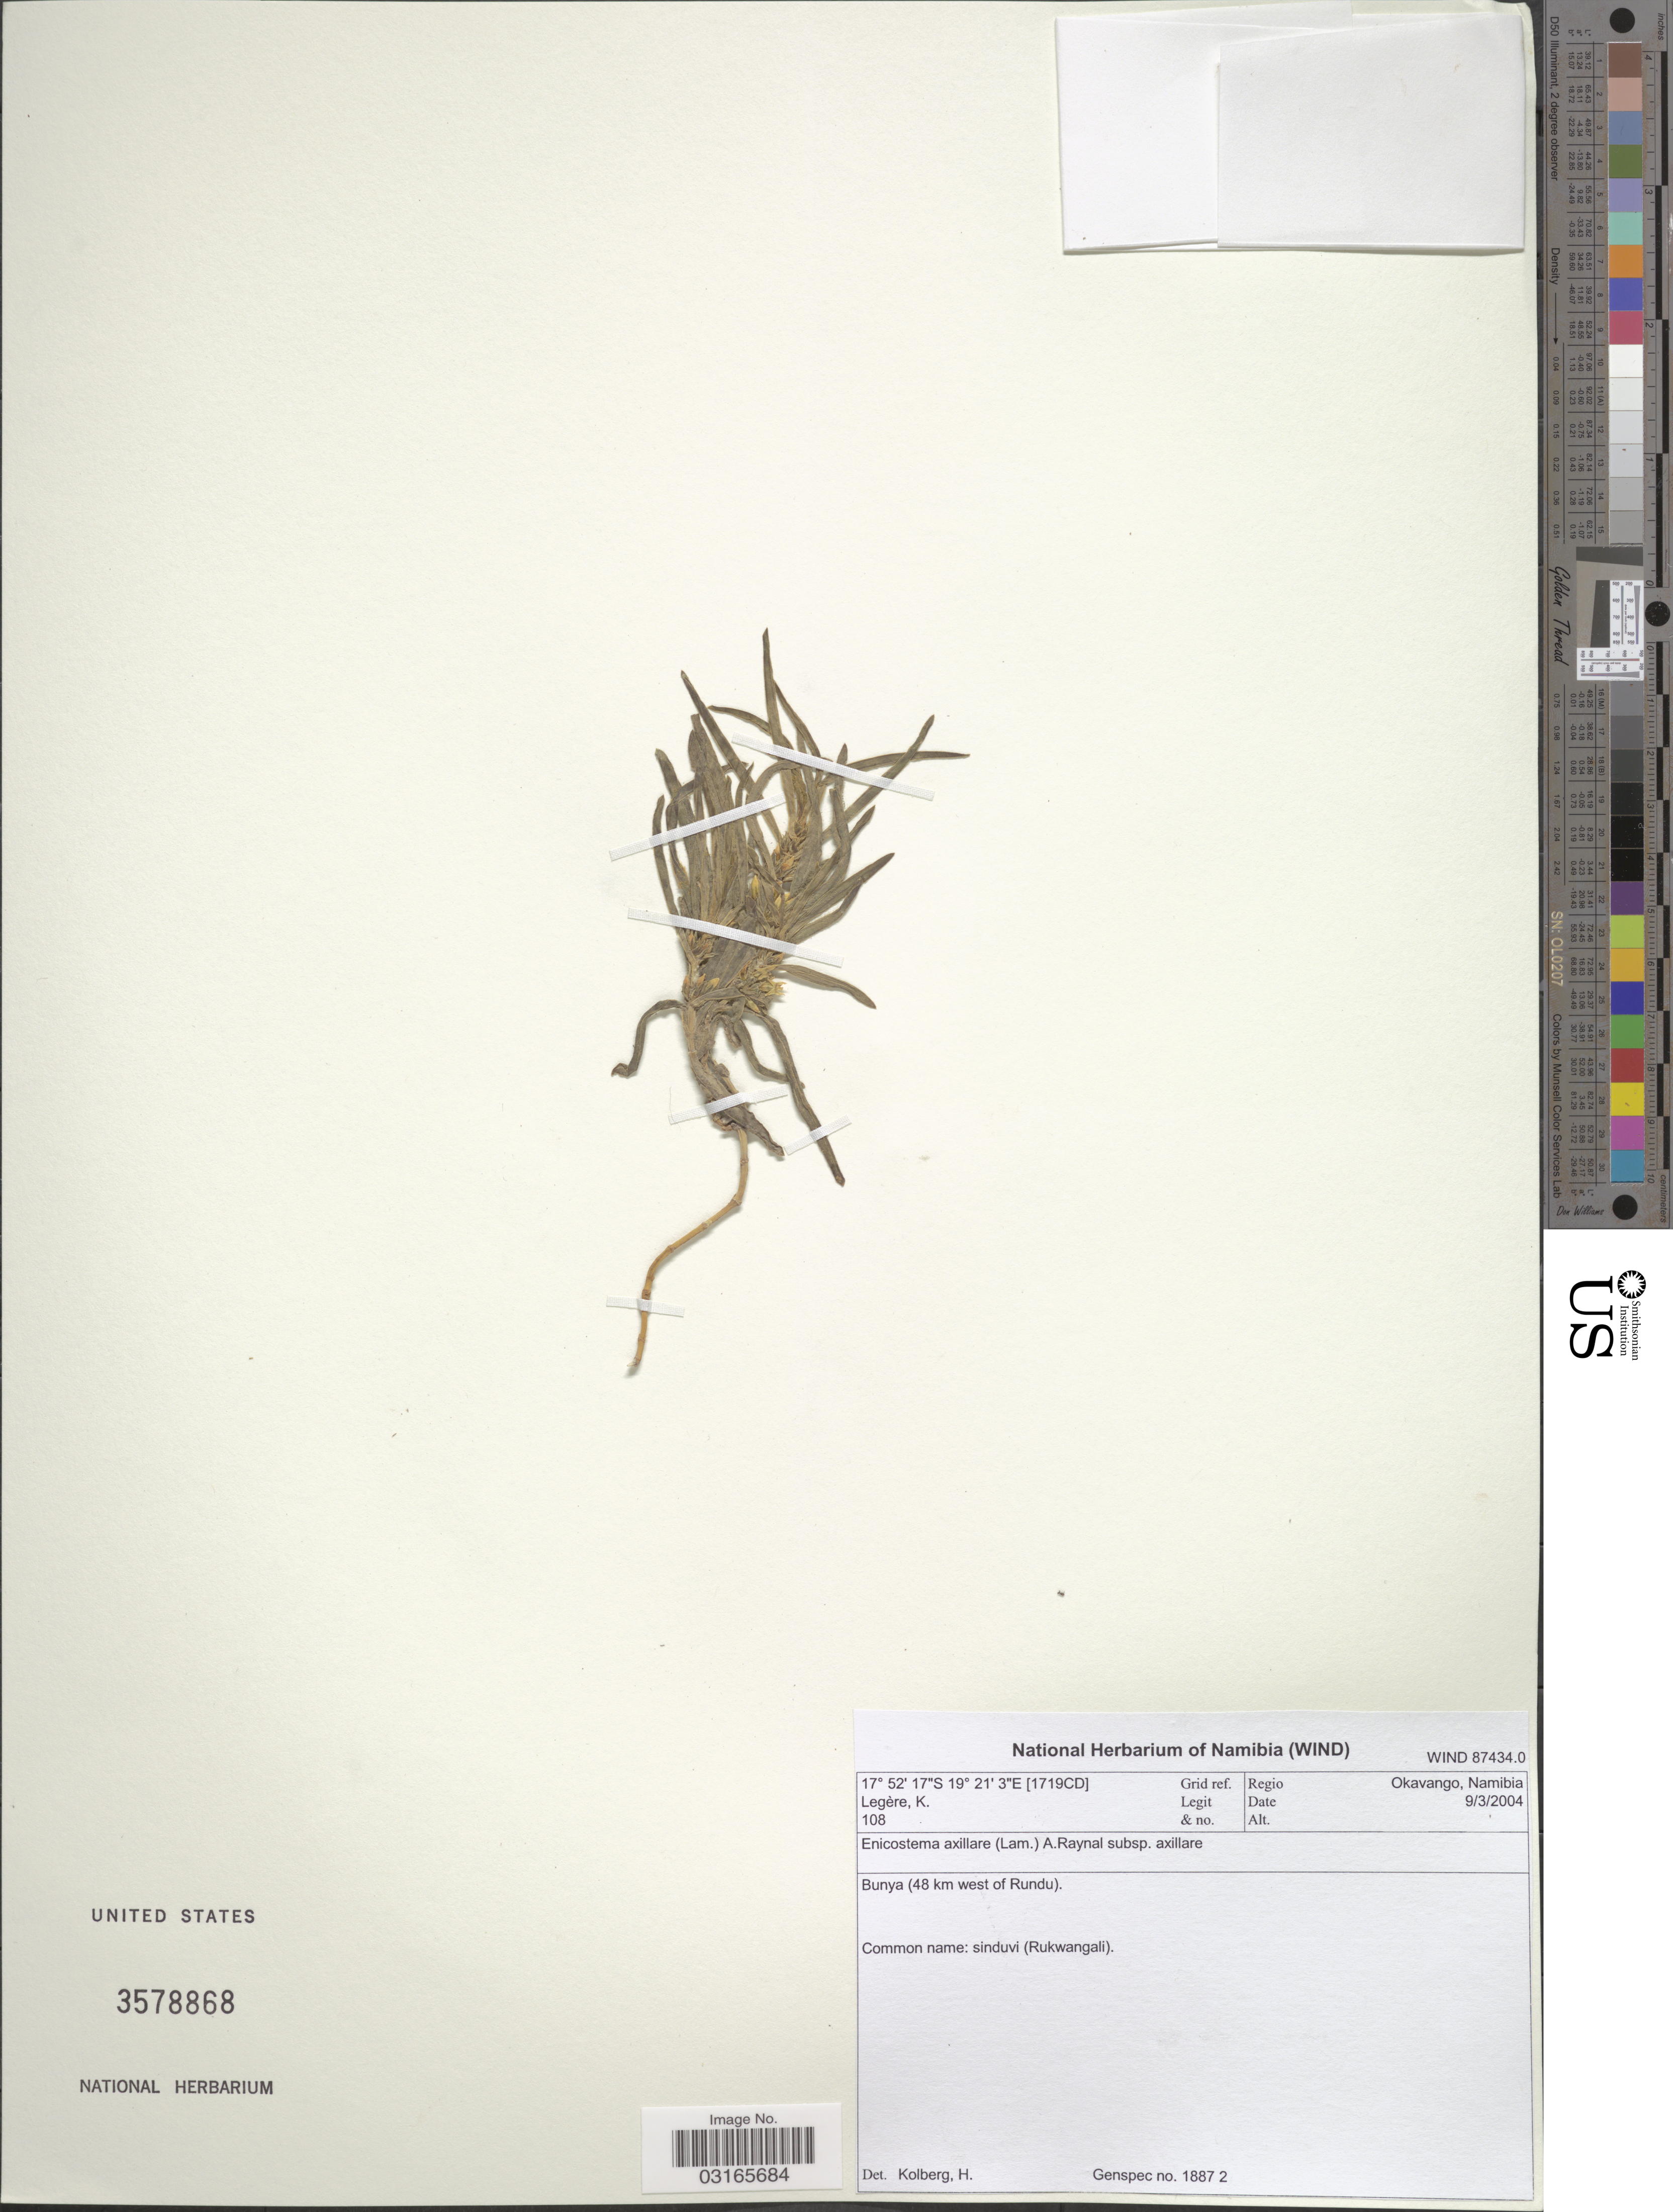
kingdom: Plantae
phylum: Tracheophyta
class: Magnoliopsida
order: Gentianales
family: Gentianaceae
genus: Enicostema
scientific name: Enicostema axillare subsp. axillare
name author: (Poir. ex Lam.) A. Raynal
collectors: K. Legère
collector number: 108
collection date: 2004-03-09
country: Namibia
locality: [1719CD] Grid ref. Regio Okavango, Namibia. Bunya (48 km west of Rundu).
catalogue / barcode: US 3578868